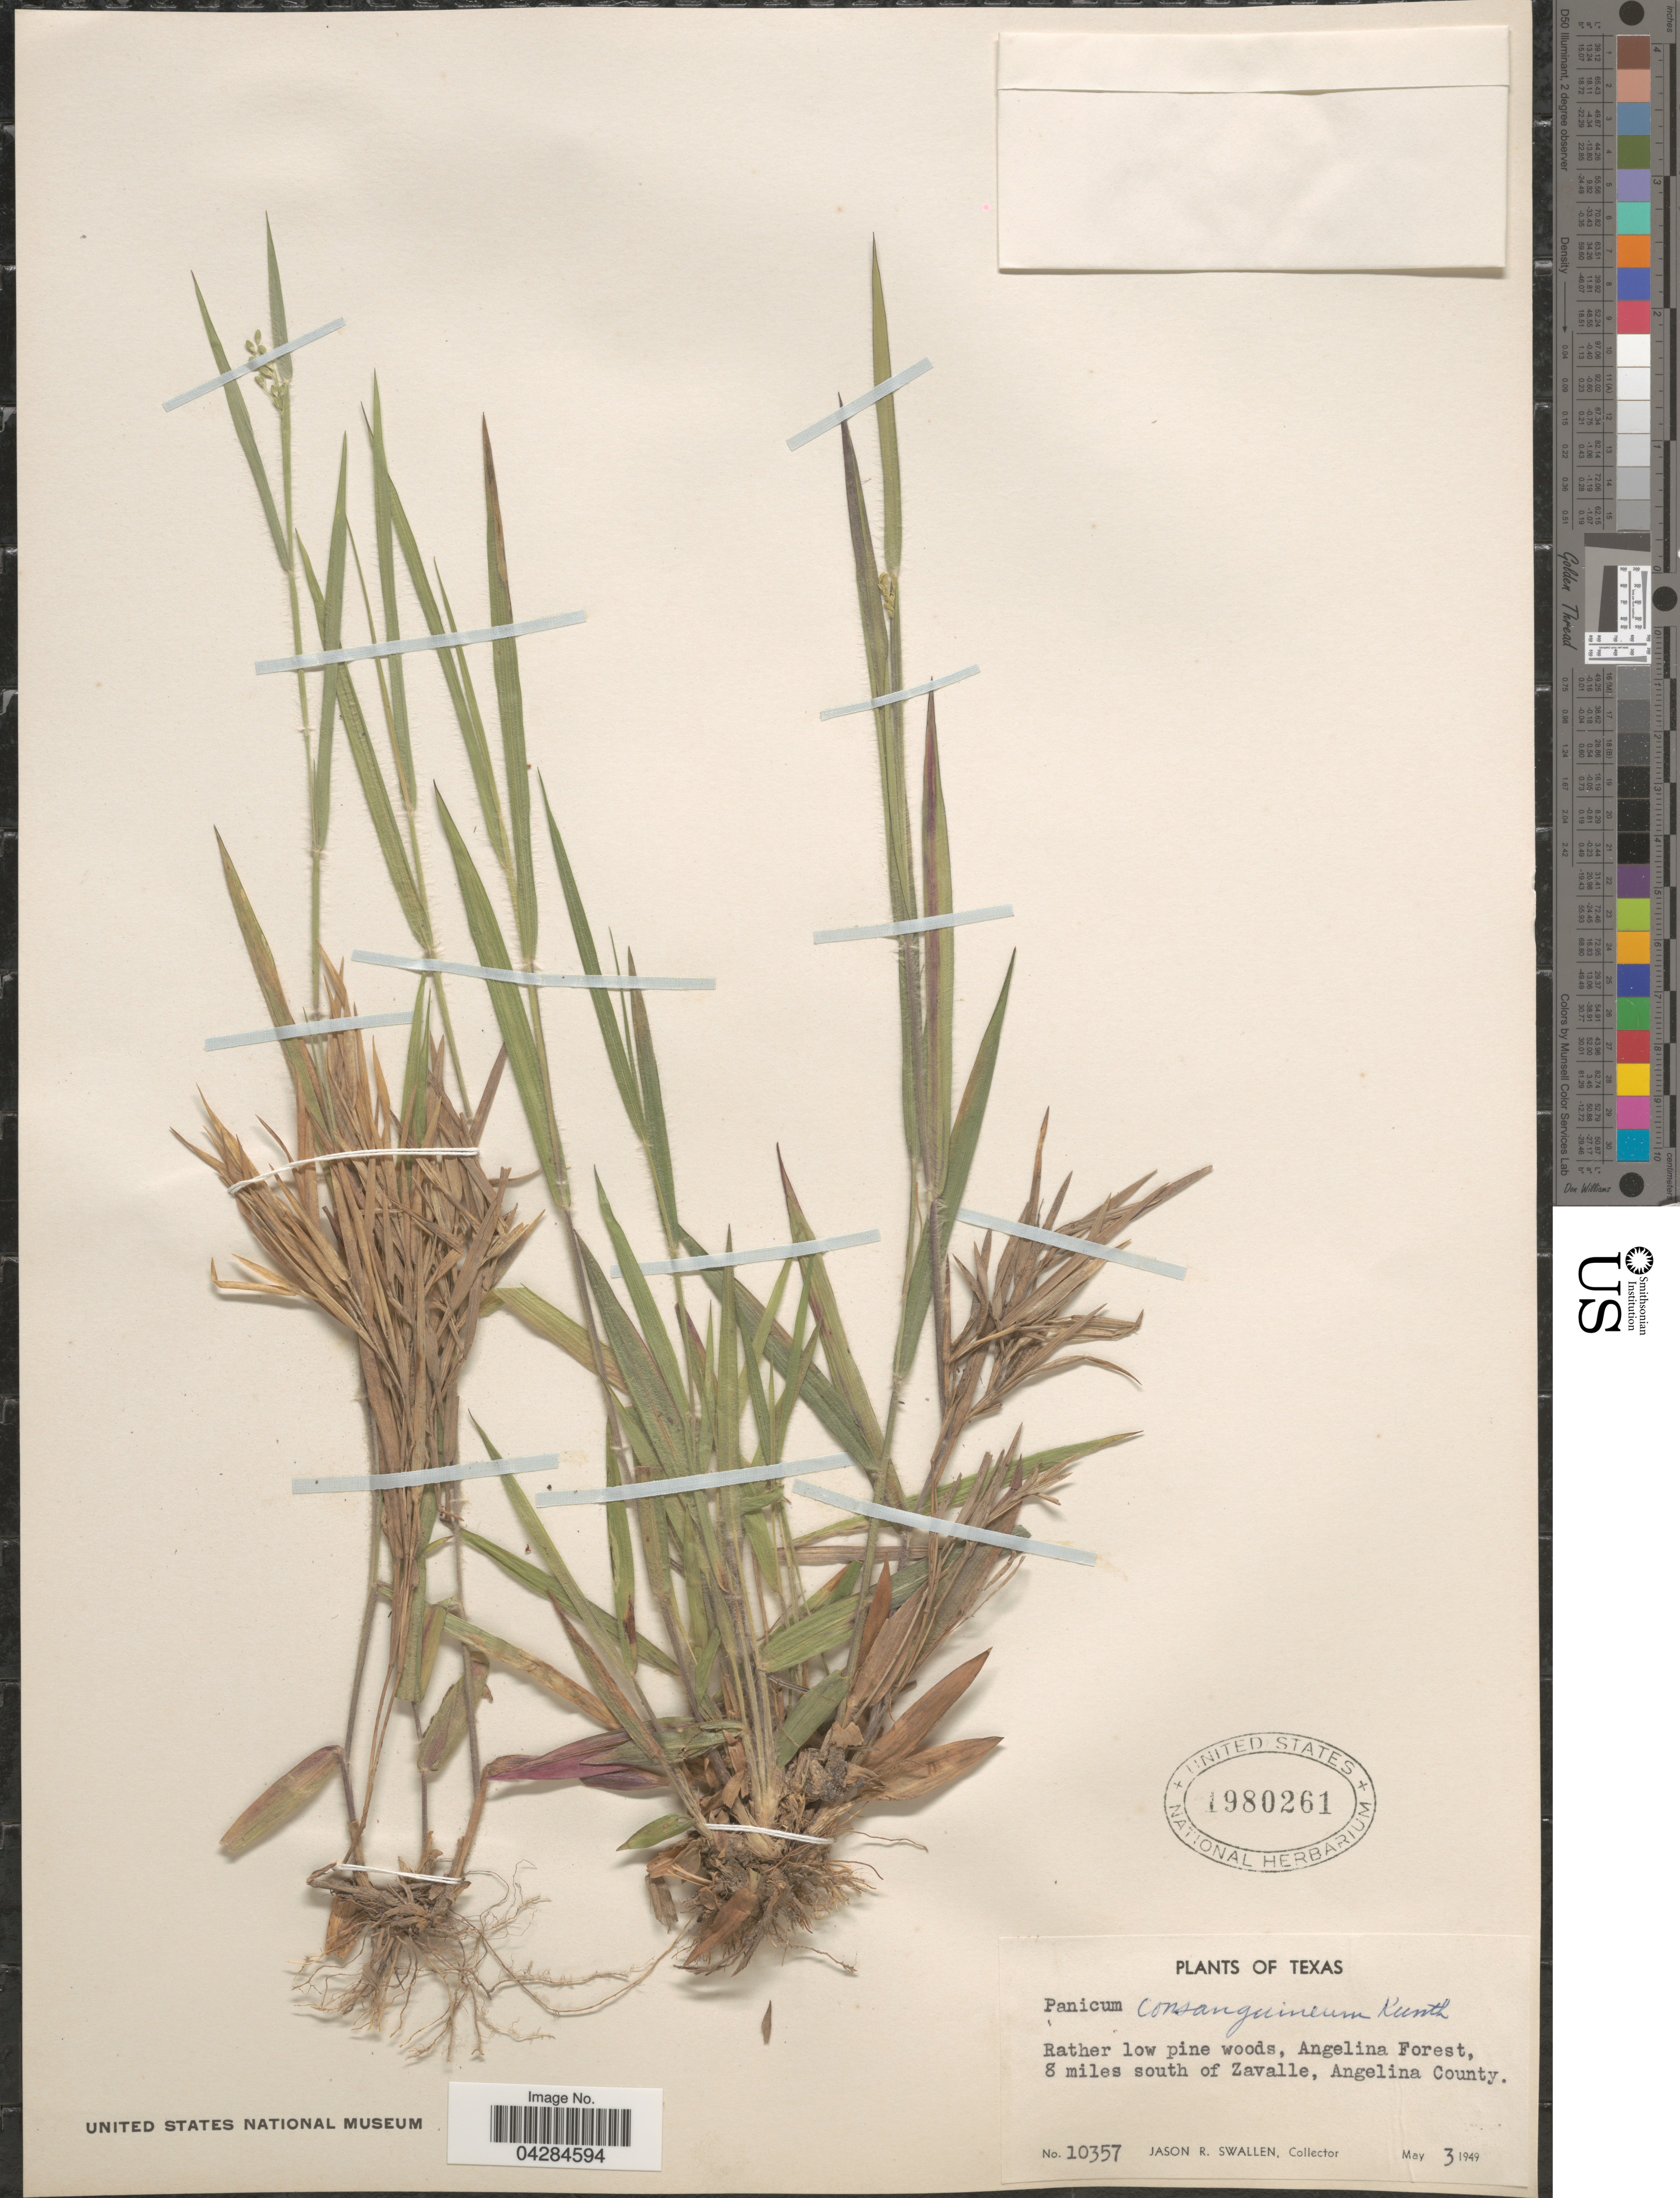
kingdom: Plantae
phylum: Tracheophyta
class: Liliopsida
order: Poales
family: Poaceae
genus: Dichanthelium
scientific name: Dichanthelium ovale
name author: (Elliott) Gould & C.A. Clark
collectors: J. R. Swallen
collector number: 10357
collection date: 1949-05-03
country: United States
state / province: Texas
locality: Rather low pine woods, Angelina Forest, 8 miles south of Zavalle, Angelina County.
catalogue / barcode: US 1980261